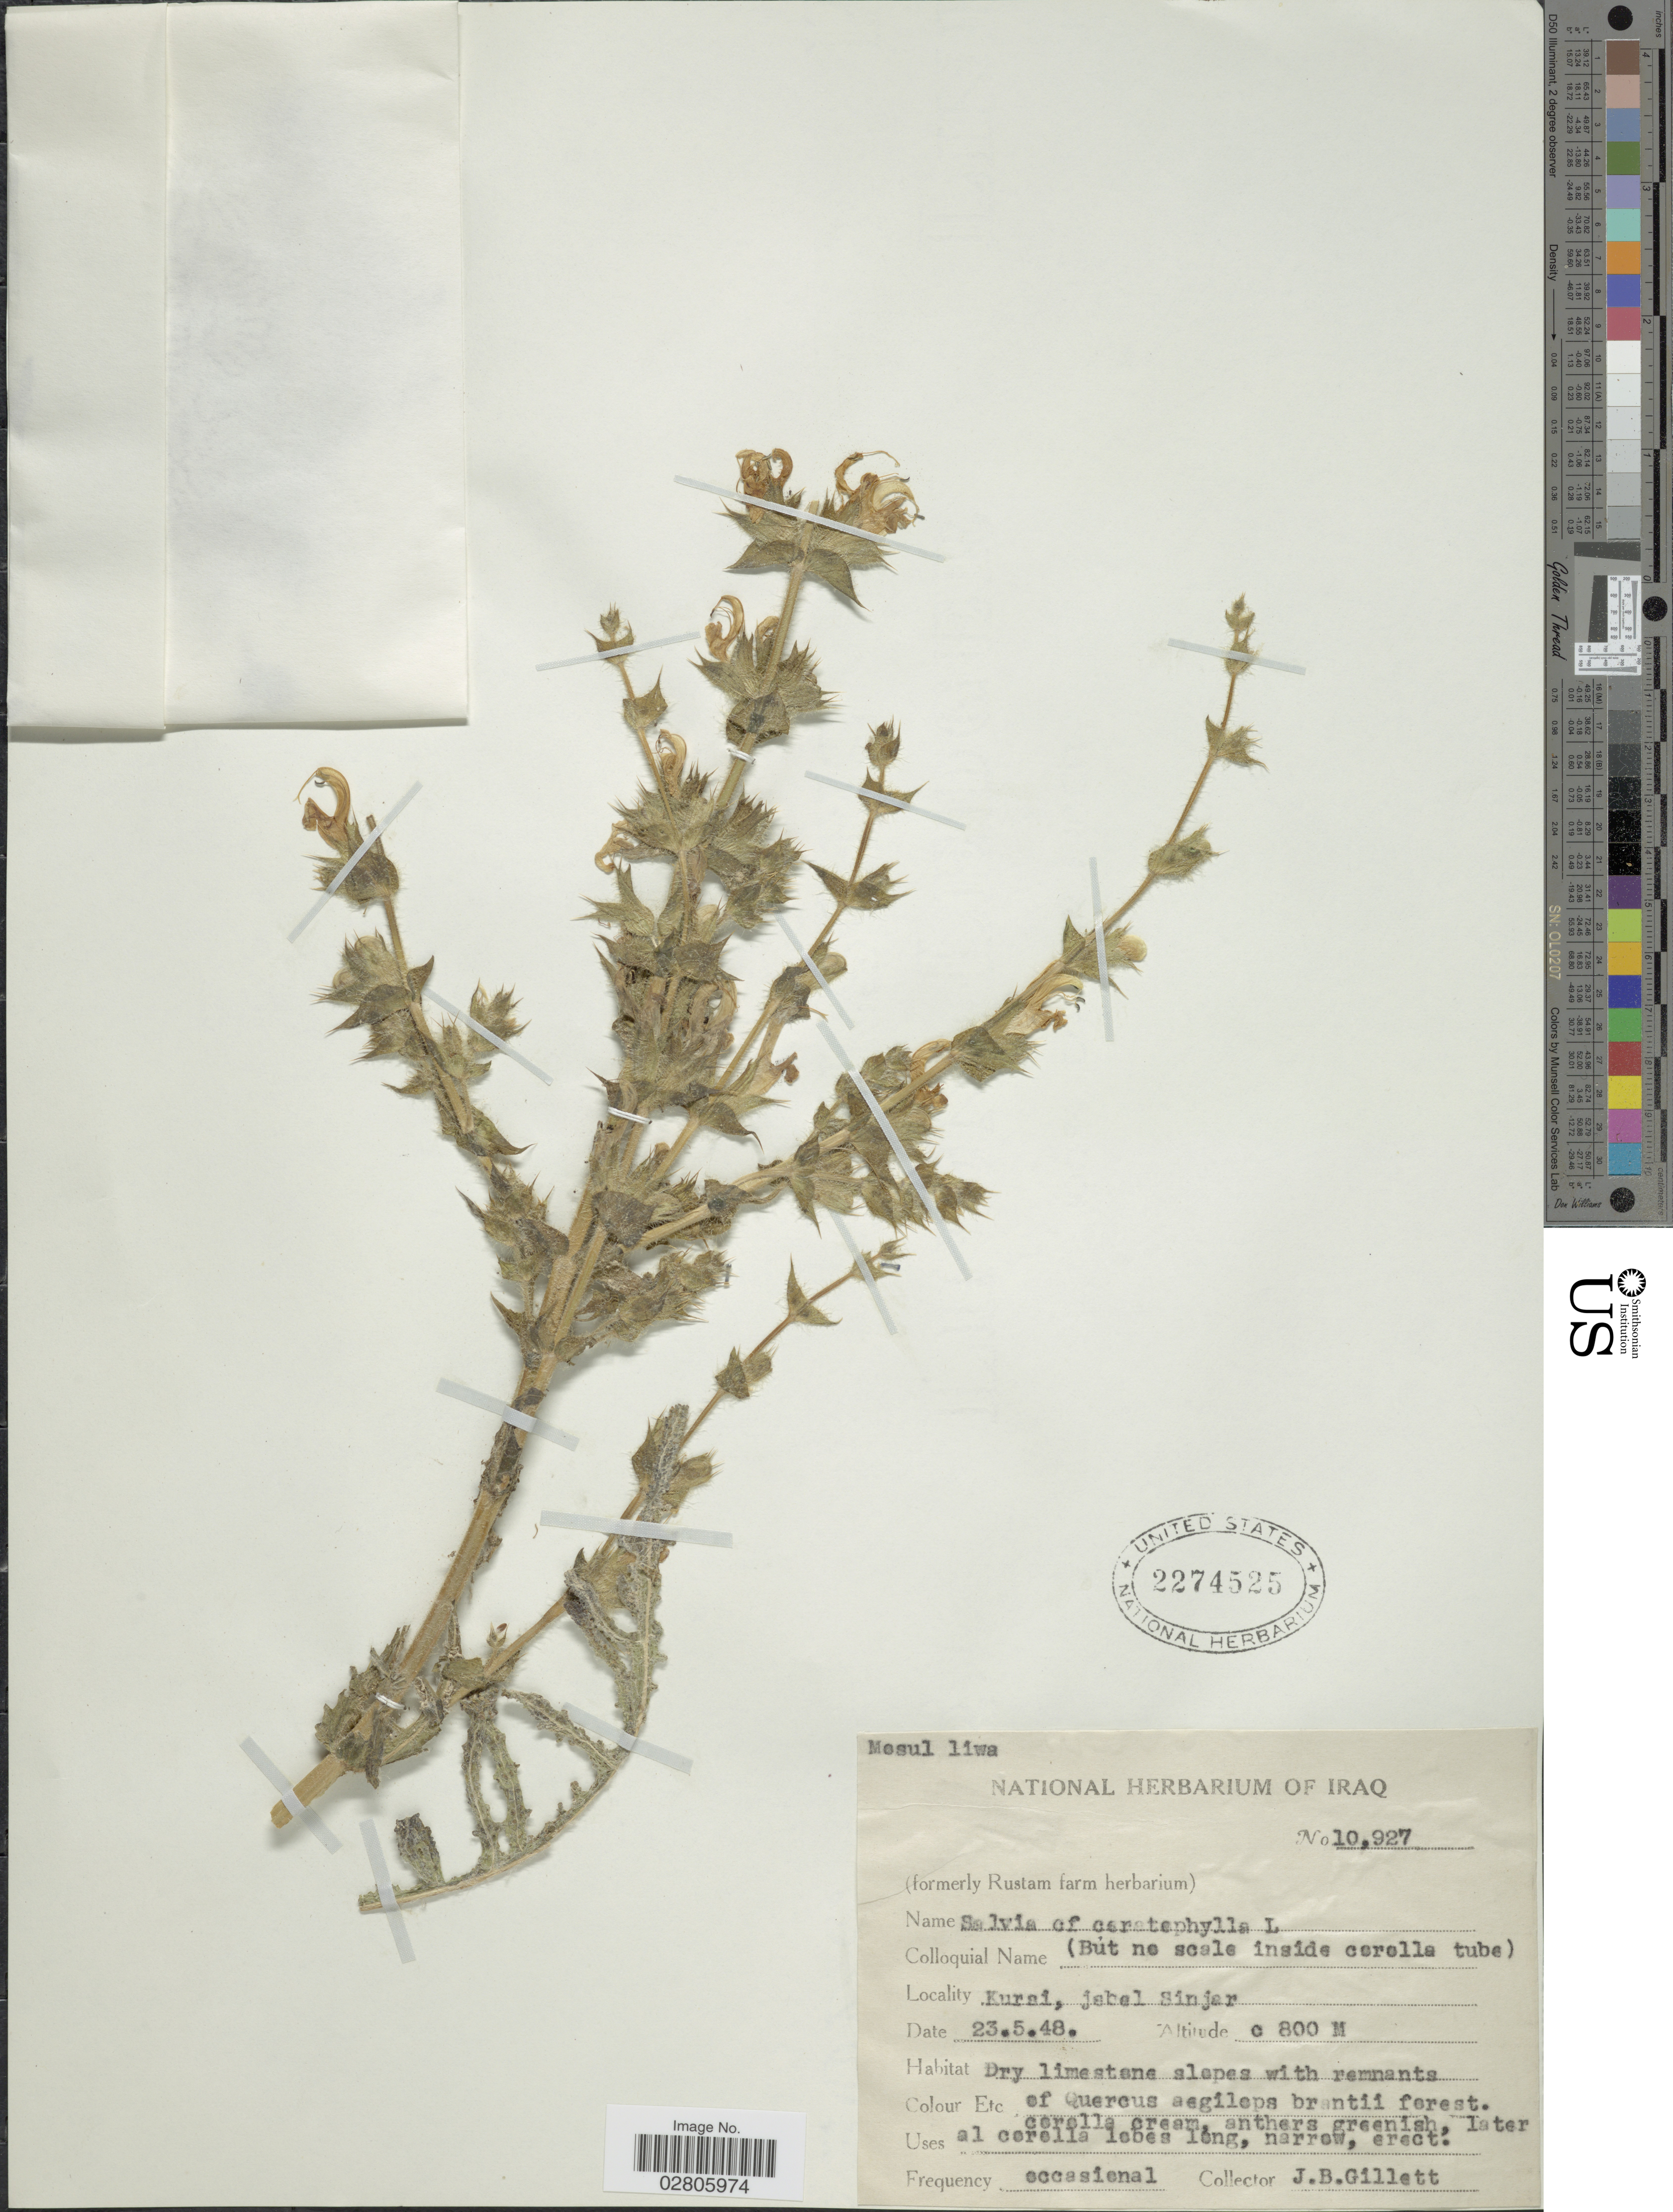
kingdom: Plantae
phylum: Tracheophyta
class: Magnoliopsida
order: Lamiales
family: Lamiaceae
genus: Salvia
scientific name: Salvia ceratophylla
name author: L.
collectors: J. B. Gillett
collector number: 10927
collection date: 1948-05-23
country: Iraq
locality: Mesul liwa, Kurai, jabel Sinjar.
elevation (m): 800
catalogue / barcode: US 2274525